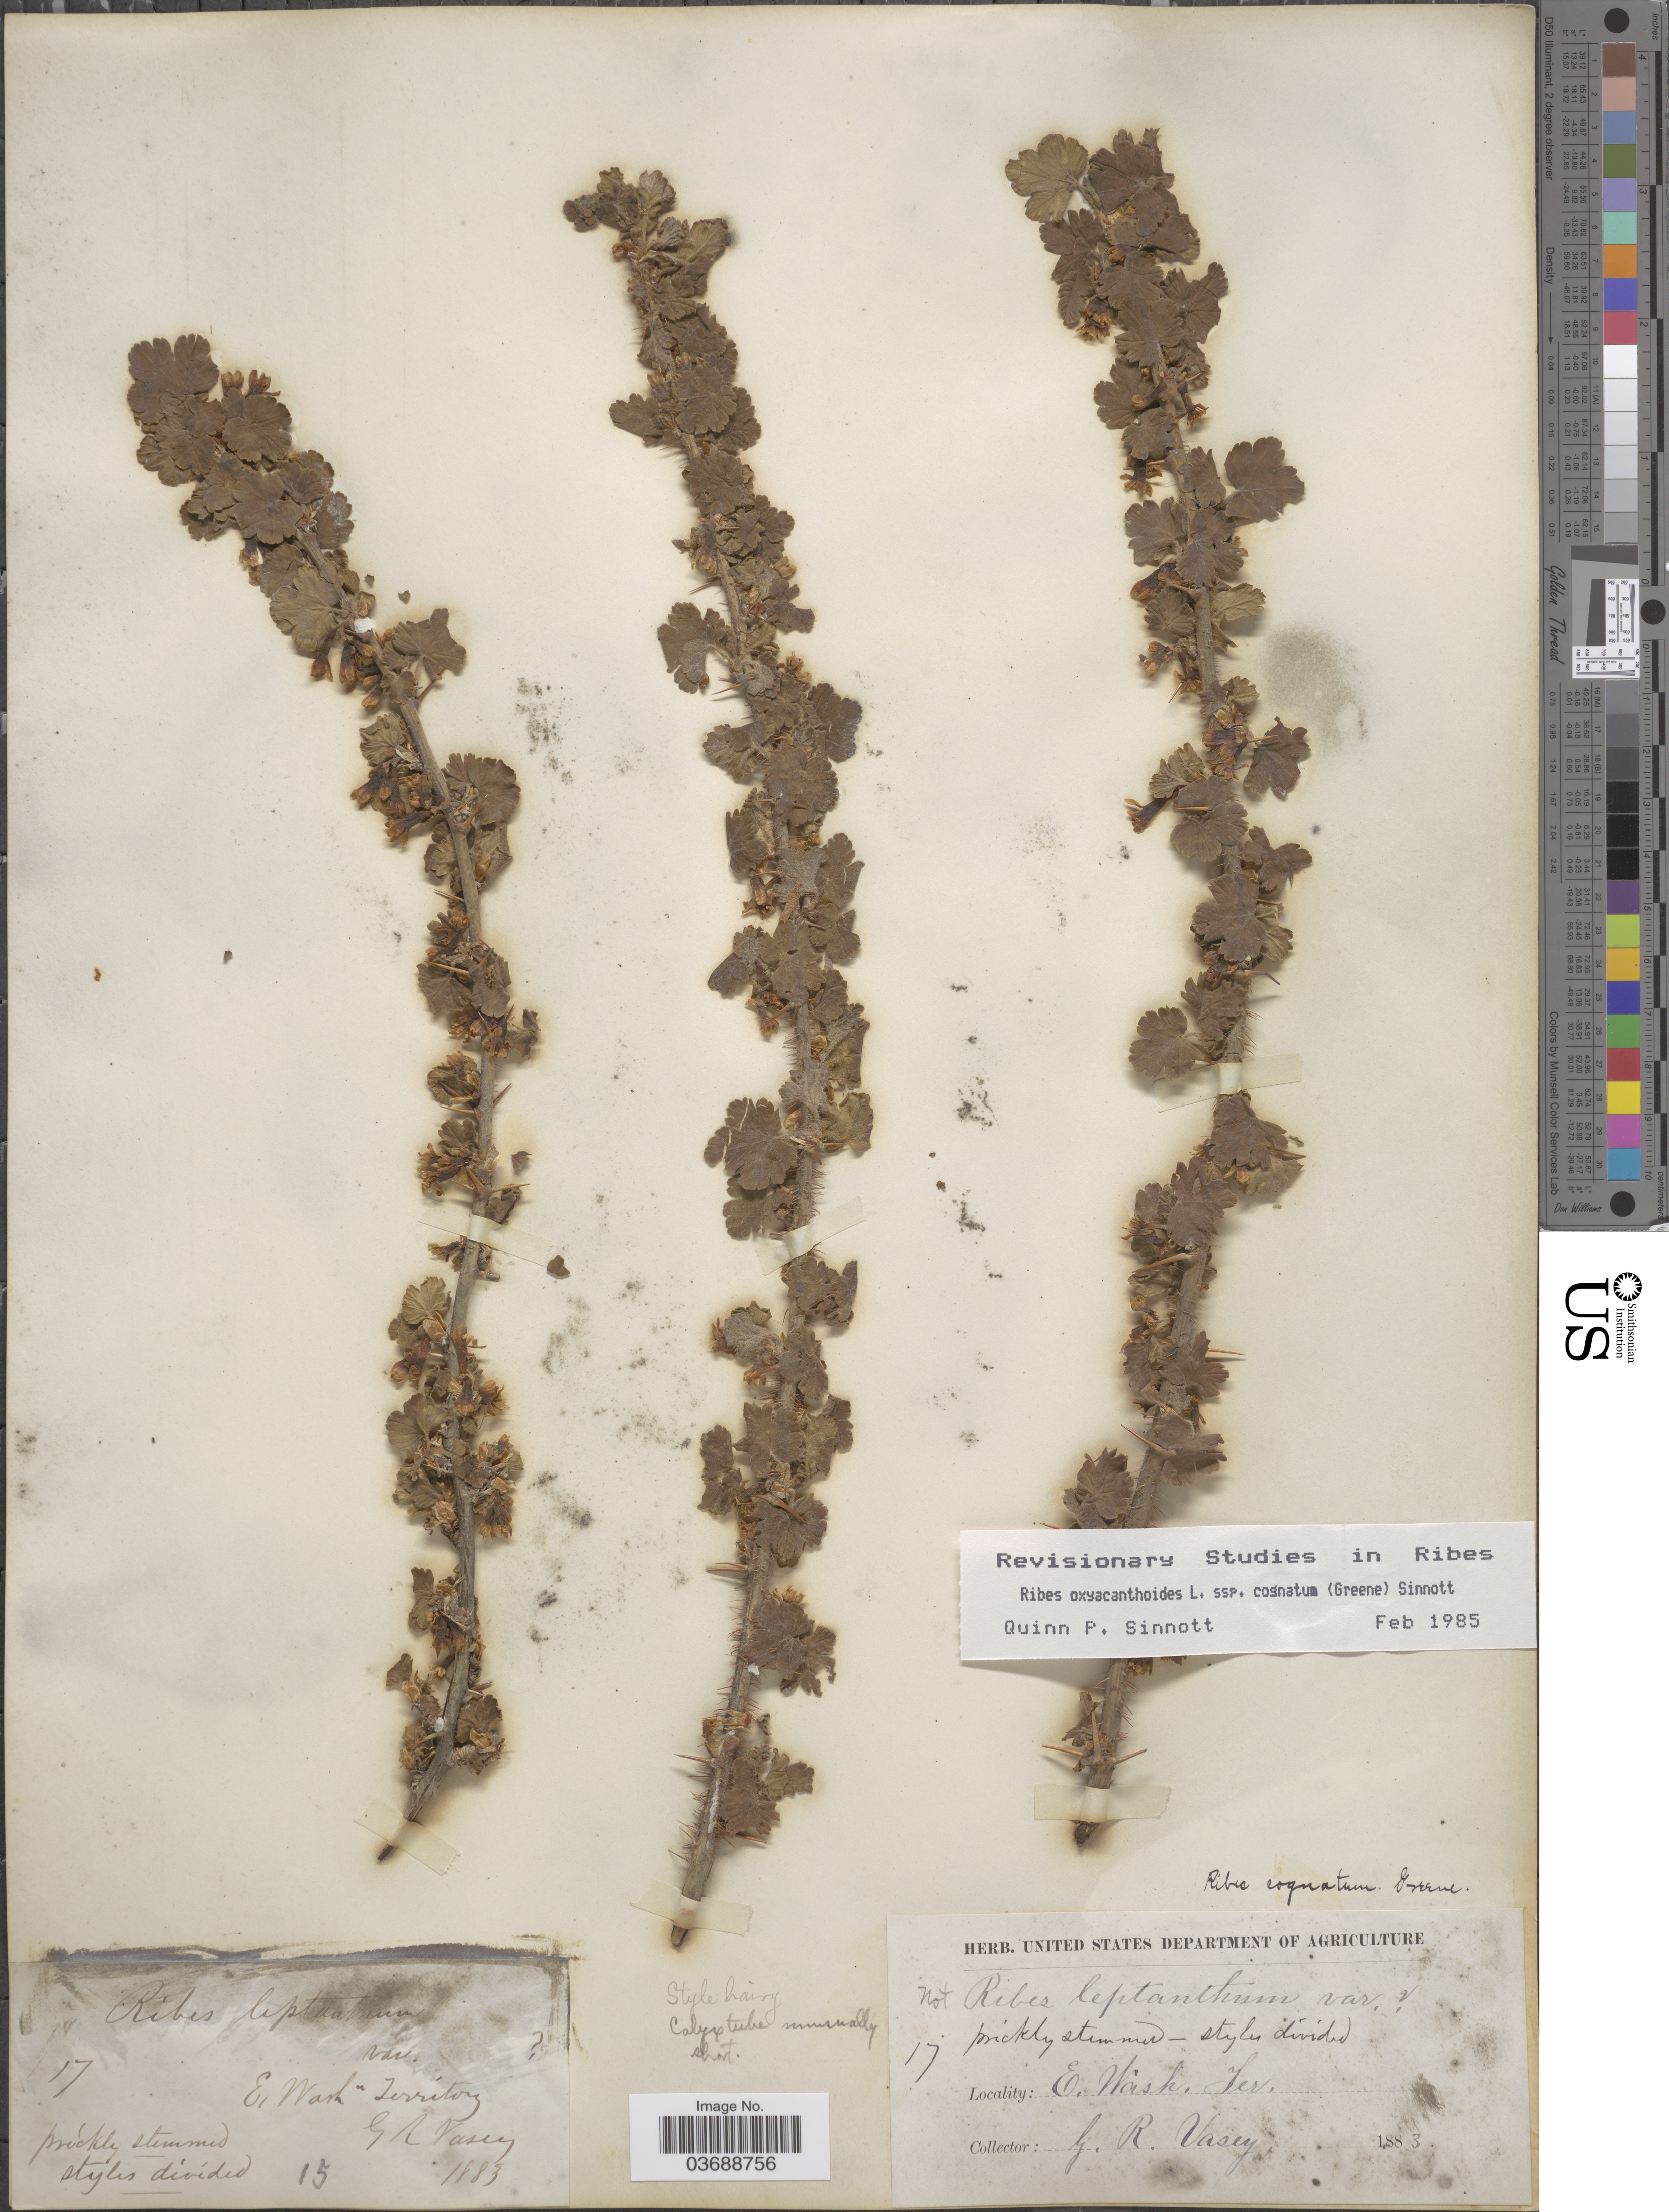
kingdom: Plantae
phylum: Tracheophyta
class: Magnoliopsida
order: Saxifragales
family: Grossulariaceae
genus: Ribes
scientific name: Ribes oxyacanthoides var. cognatum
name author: (Greene) Morin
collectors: G. R. Vasey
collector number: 17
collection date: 1883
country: United States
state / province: Washington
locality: E. Wash. Territory.